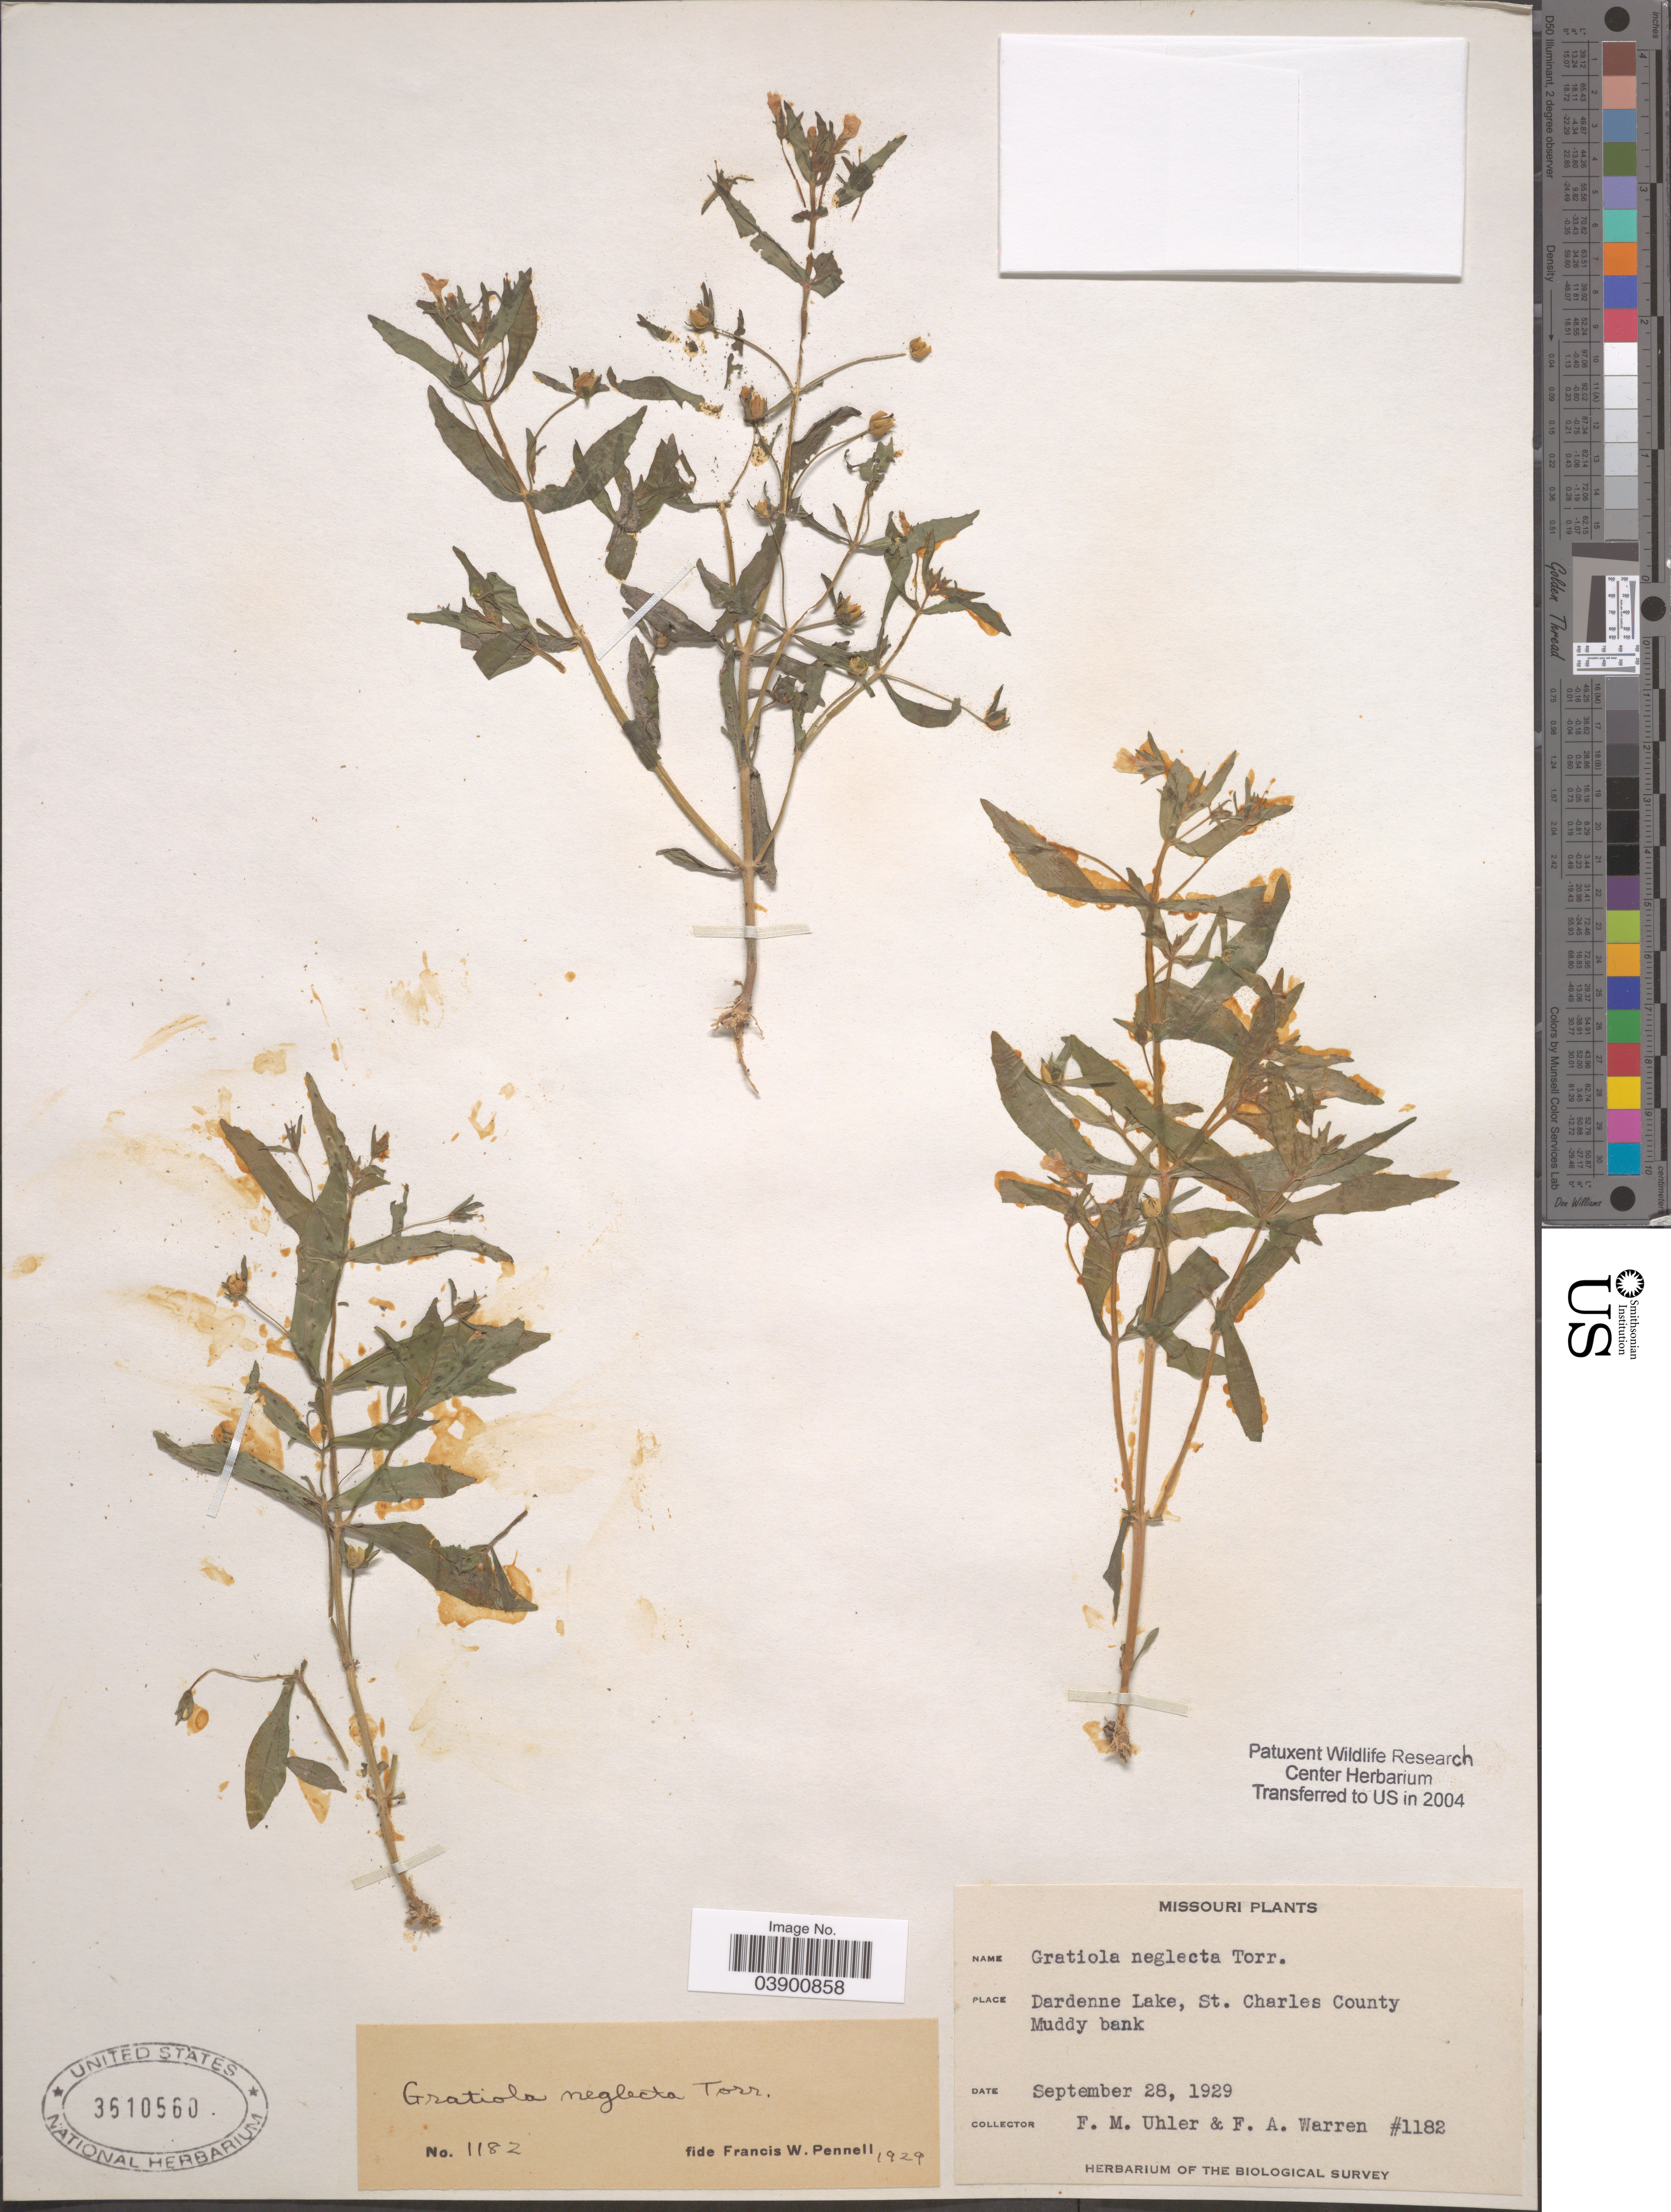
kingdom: Plantae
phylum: Tracheophyta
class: Magnoliopsida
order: Lamiales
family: Plantaginaceae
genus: Gratiola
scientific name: Gratiola neglecta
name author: Torr.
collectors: F. M. Uhler & F. Warren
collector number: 1182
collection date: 1929-09-28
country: United States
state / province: Missouri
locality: Dardenne Lake, St. Charles County.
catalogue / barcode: US 3610560